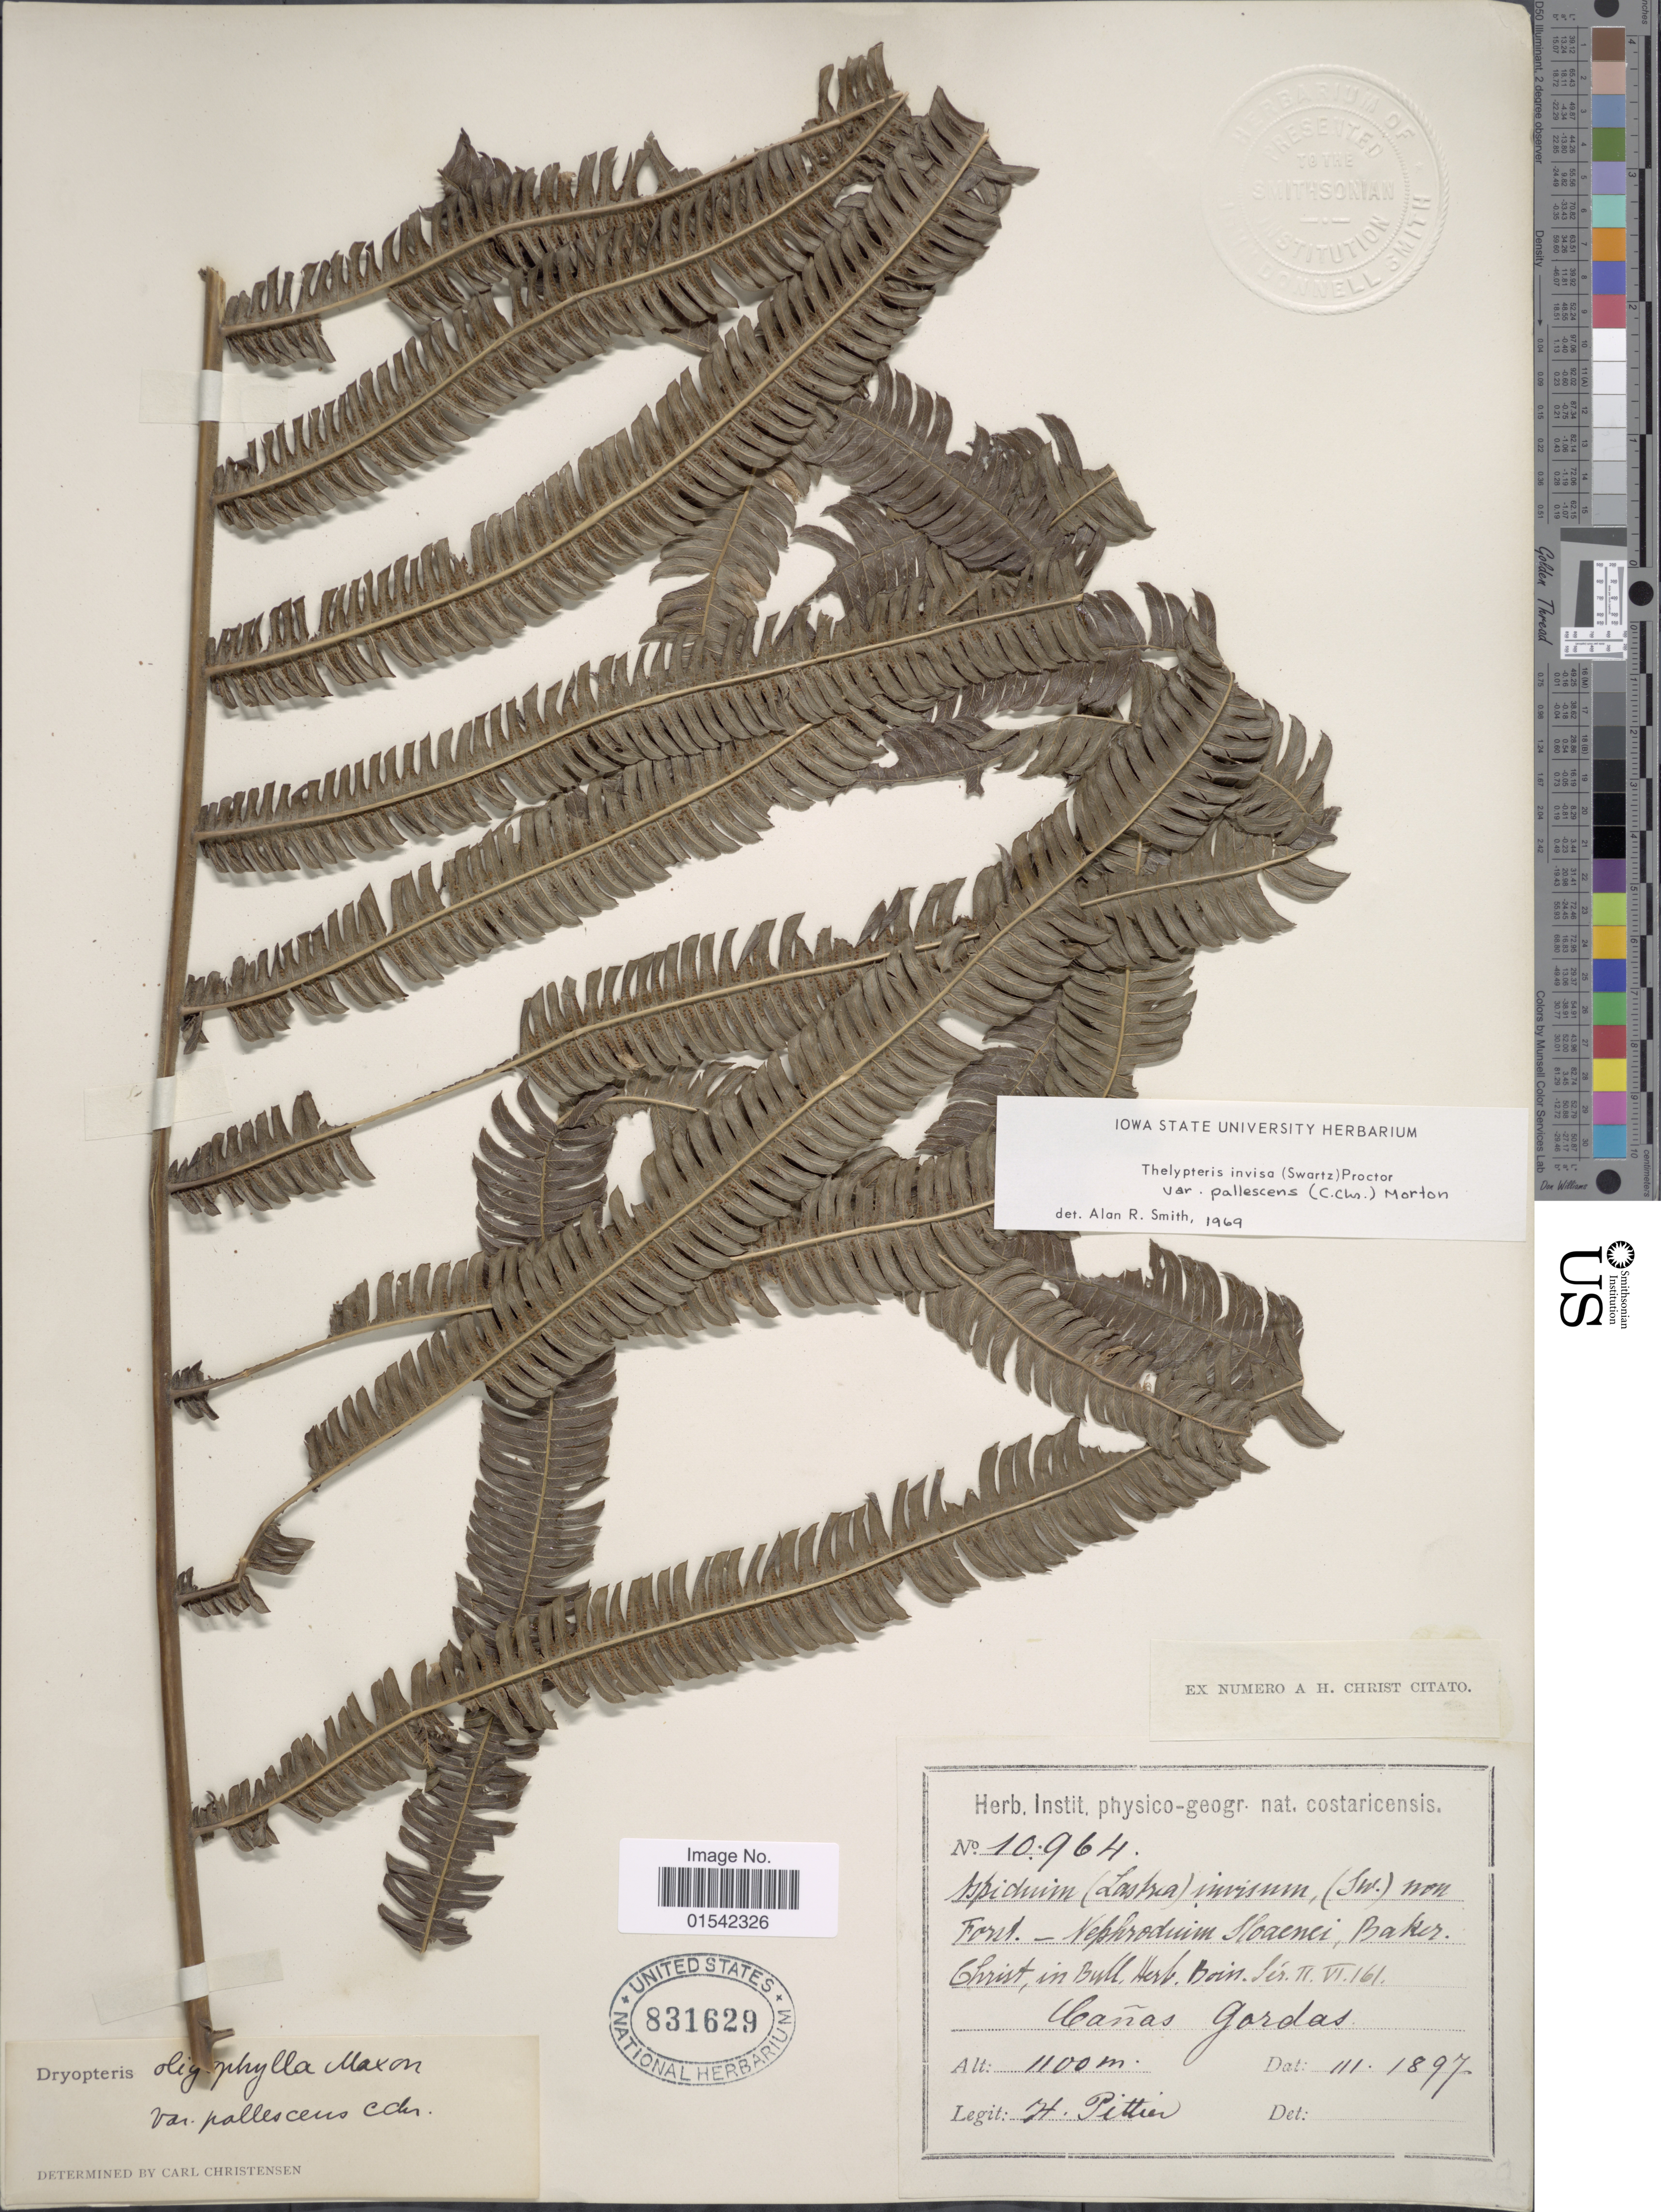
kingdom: Plantae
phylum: Tracheophyta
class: Polypodiopsida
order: Polypodiales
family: Thelypteridaceae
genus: Cyclosorus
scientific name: Cyclosorus grandis (A.R. Sm.) comb. nov., ined 2015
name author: (A.R. Sm.)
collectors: H. F. Pittier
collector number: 10964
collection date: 1897-03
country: Costa Rica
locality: Cañas Gordas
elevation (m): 1100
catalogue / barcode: US 831629